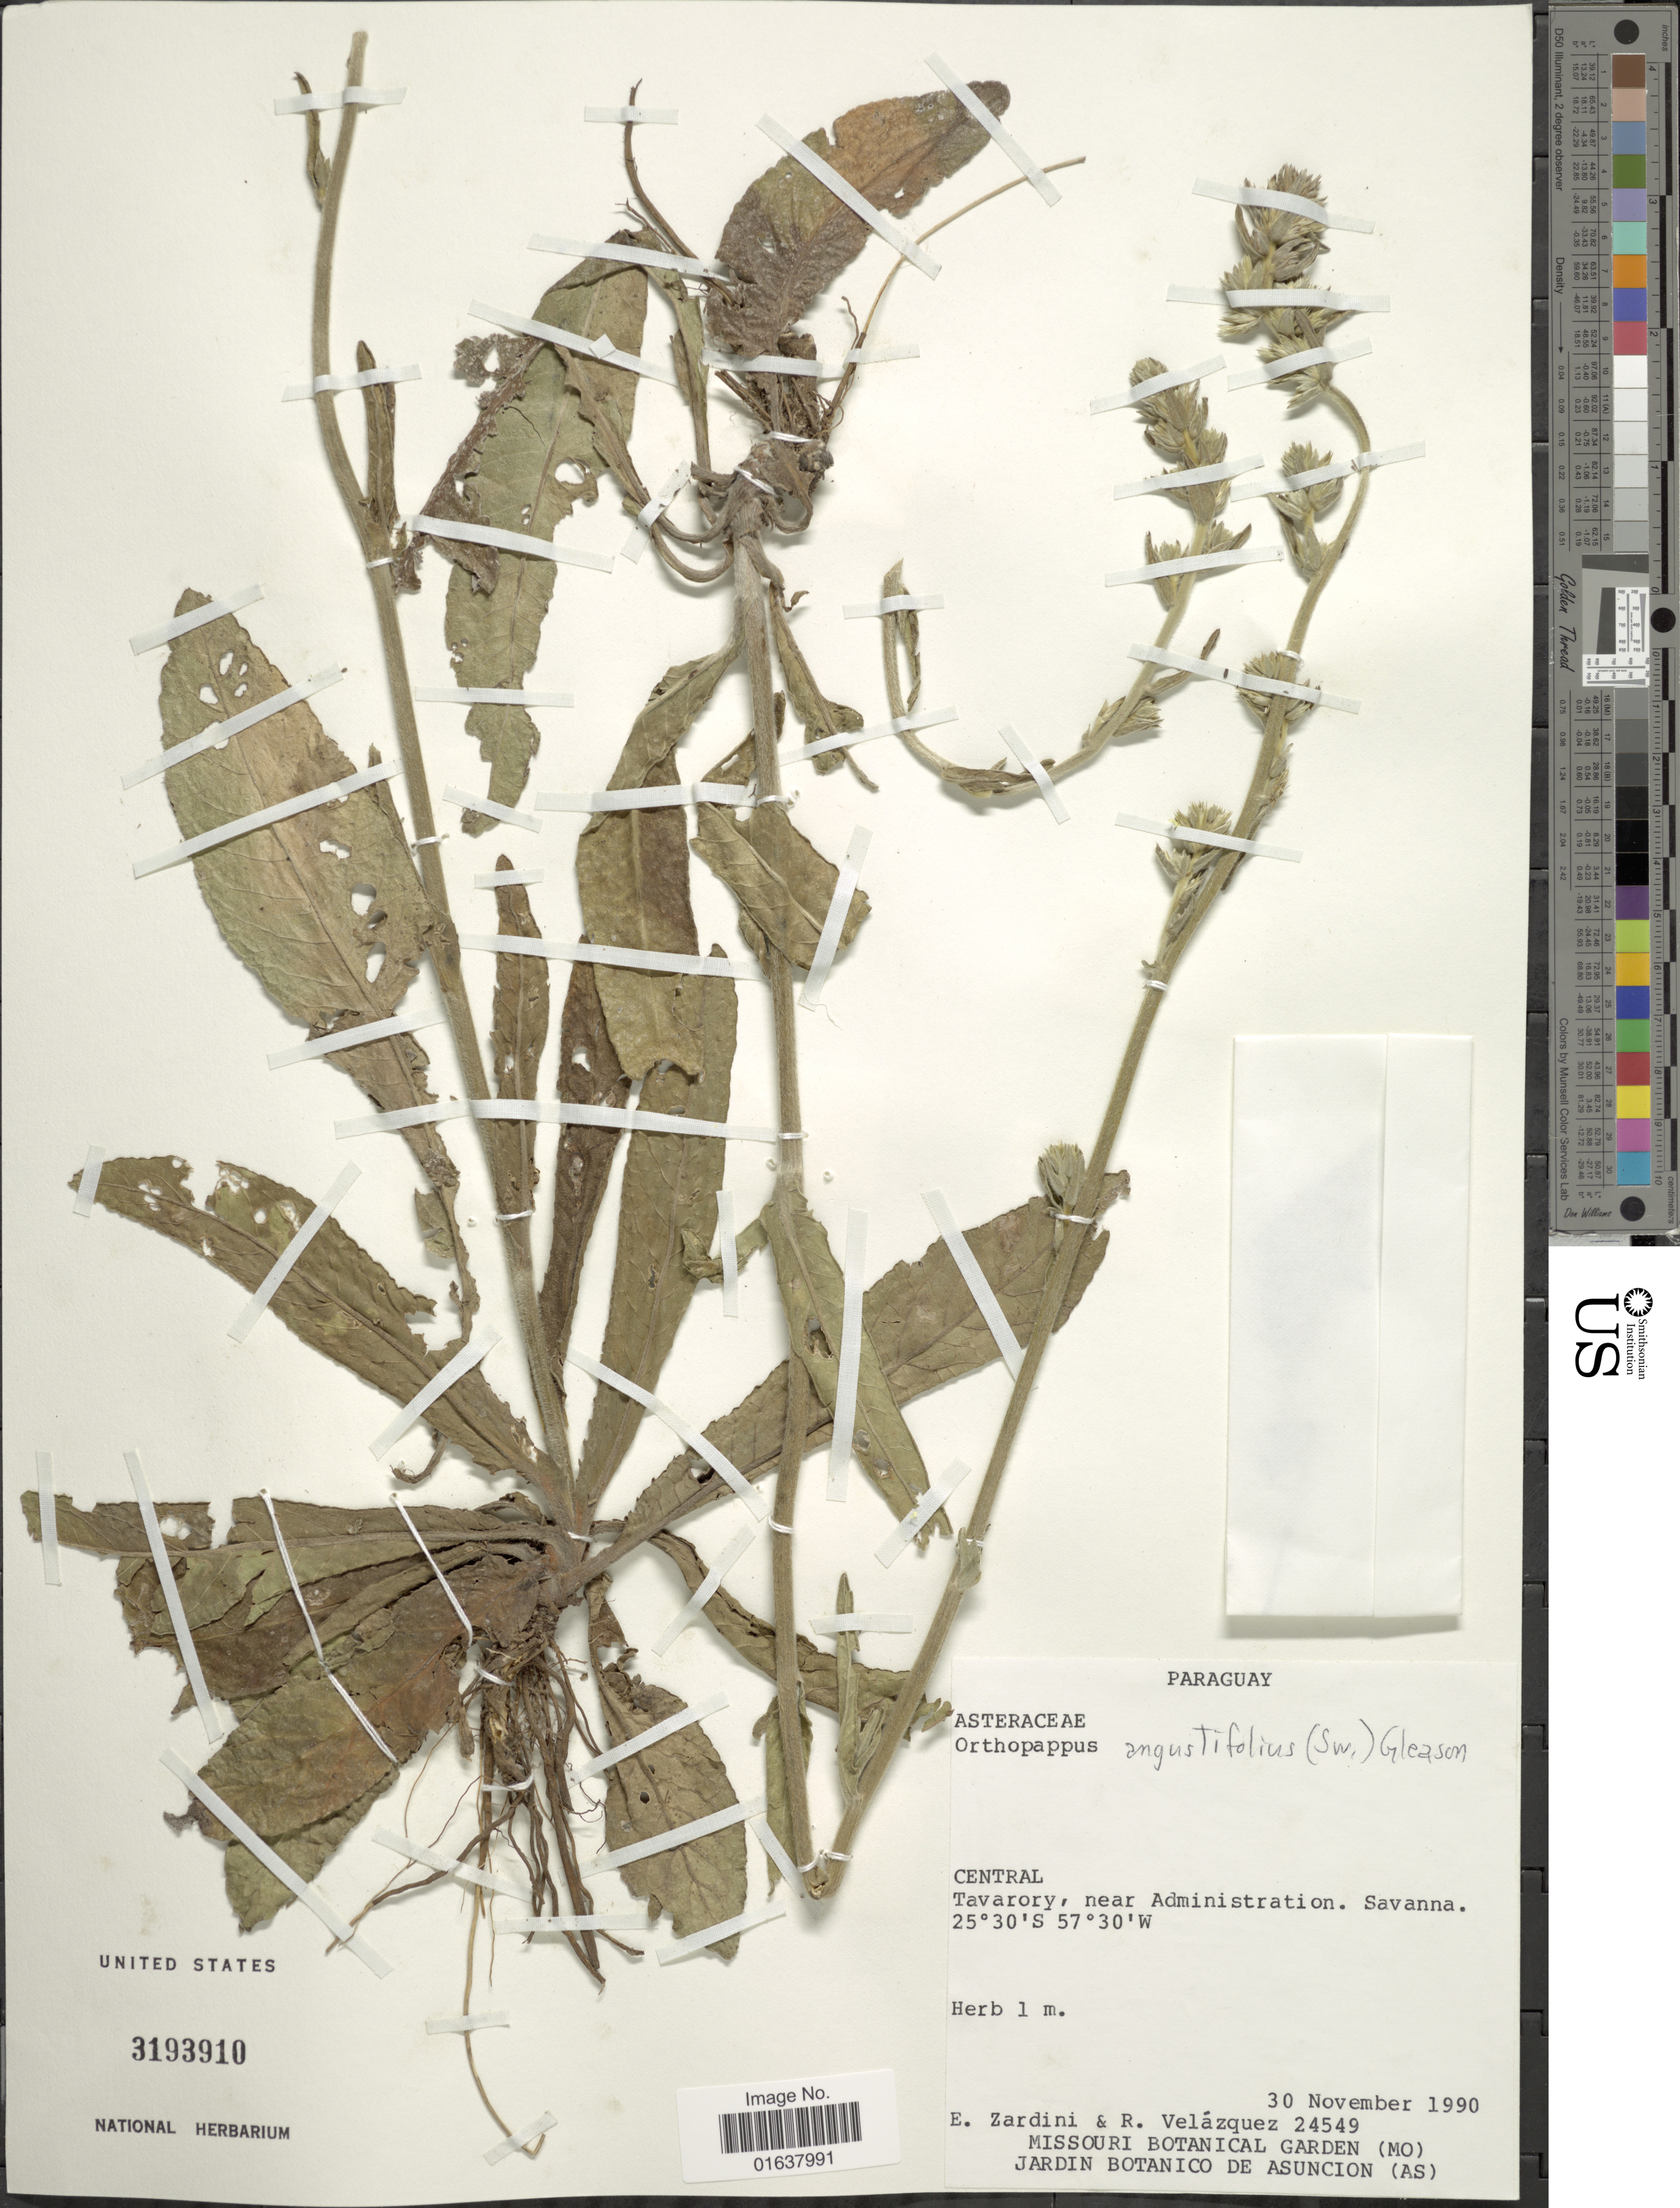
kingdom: Plantae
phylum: Tracheophyta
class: Magnoliopsida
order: Asterales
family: Asteraceae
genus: Orthopappus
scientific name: Orthopappus angustifolius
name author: (Sw.) Gleason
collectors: E. M. Zardini & R. Velázquez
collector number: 24549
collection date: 1990-11-30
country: Paraguay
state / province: Central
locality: Tavarory, near Administration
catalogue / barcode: US 3193910